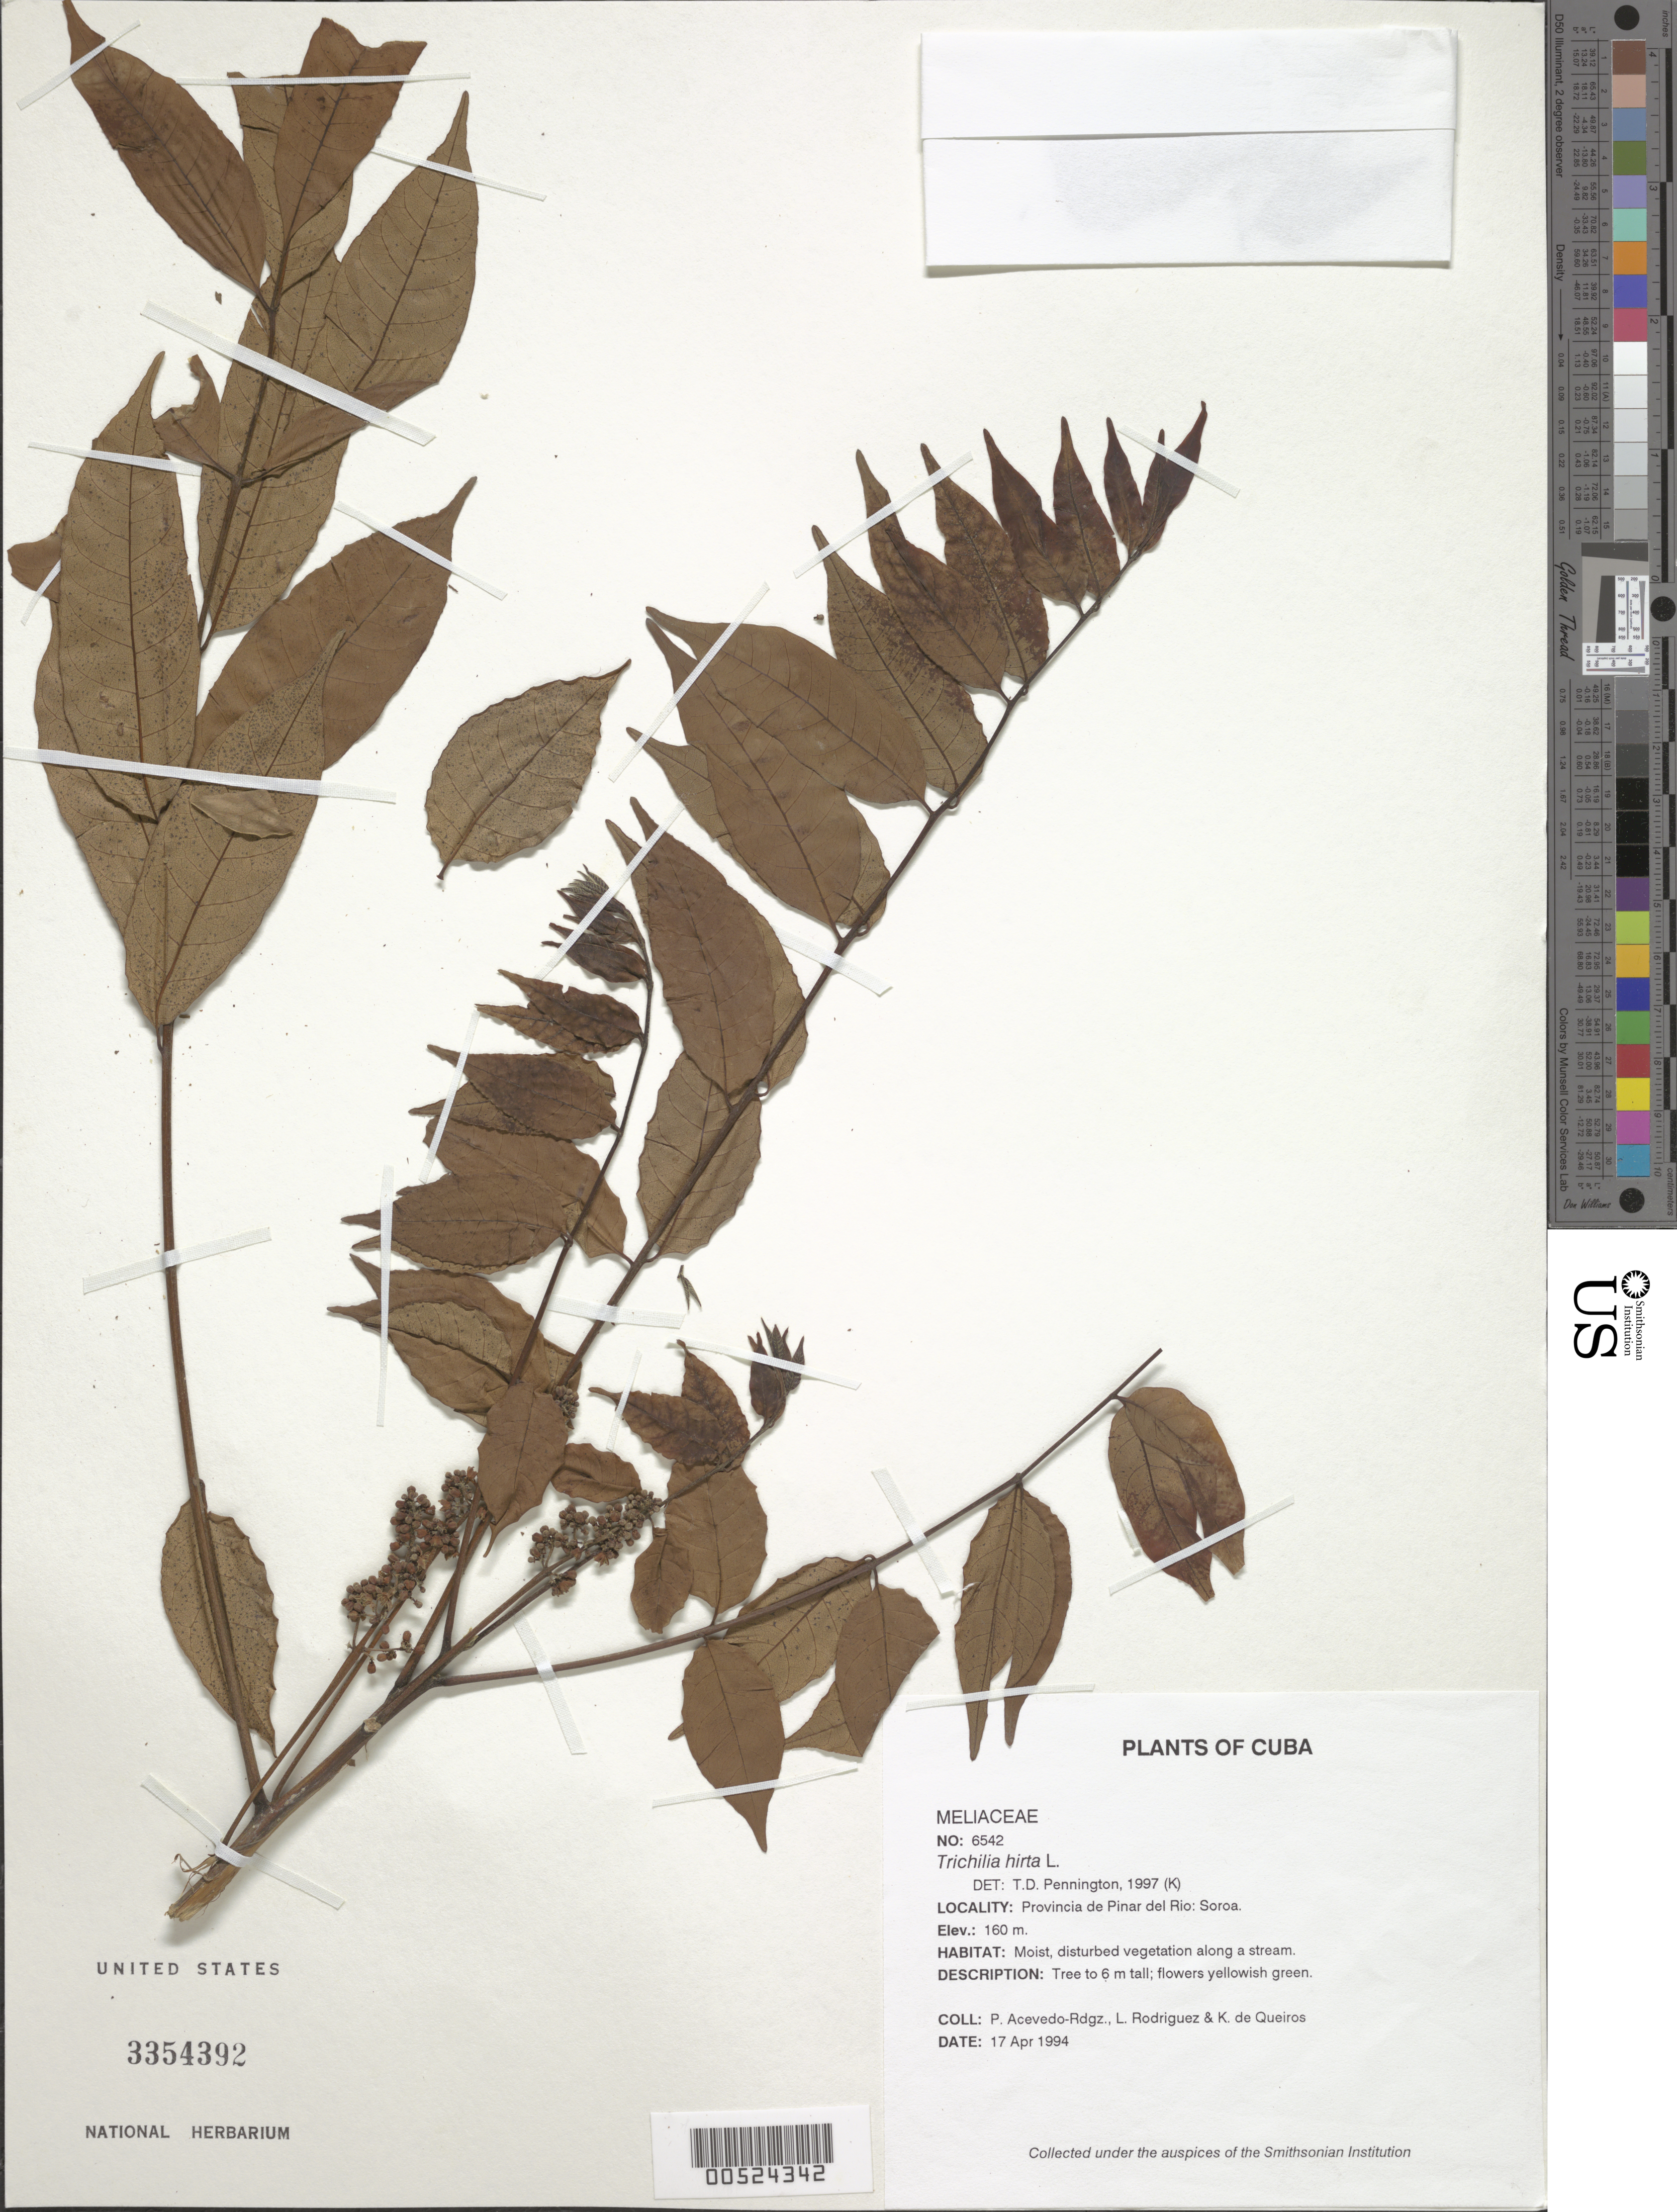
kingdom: Plantae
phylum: Tracheophyta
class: Magnoliopsida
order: Sapindales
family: Meliaceae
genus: Trichilia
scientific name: Trichilia hirta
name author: L.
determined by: Pennington, T. D., (K)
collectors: P. Acevedo-Rodr., L. Rodriguez & K. De Queiroz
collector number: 6542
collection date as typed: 17 Apr 1994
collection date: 1994-04-17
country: Cuba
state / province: Pinar del Rio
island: Cuba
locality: Provincia de Pinar del Río; Soroa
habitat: Moist, disturbed vegetation along a stream.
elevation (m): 160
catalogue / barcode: US 3354392